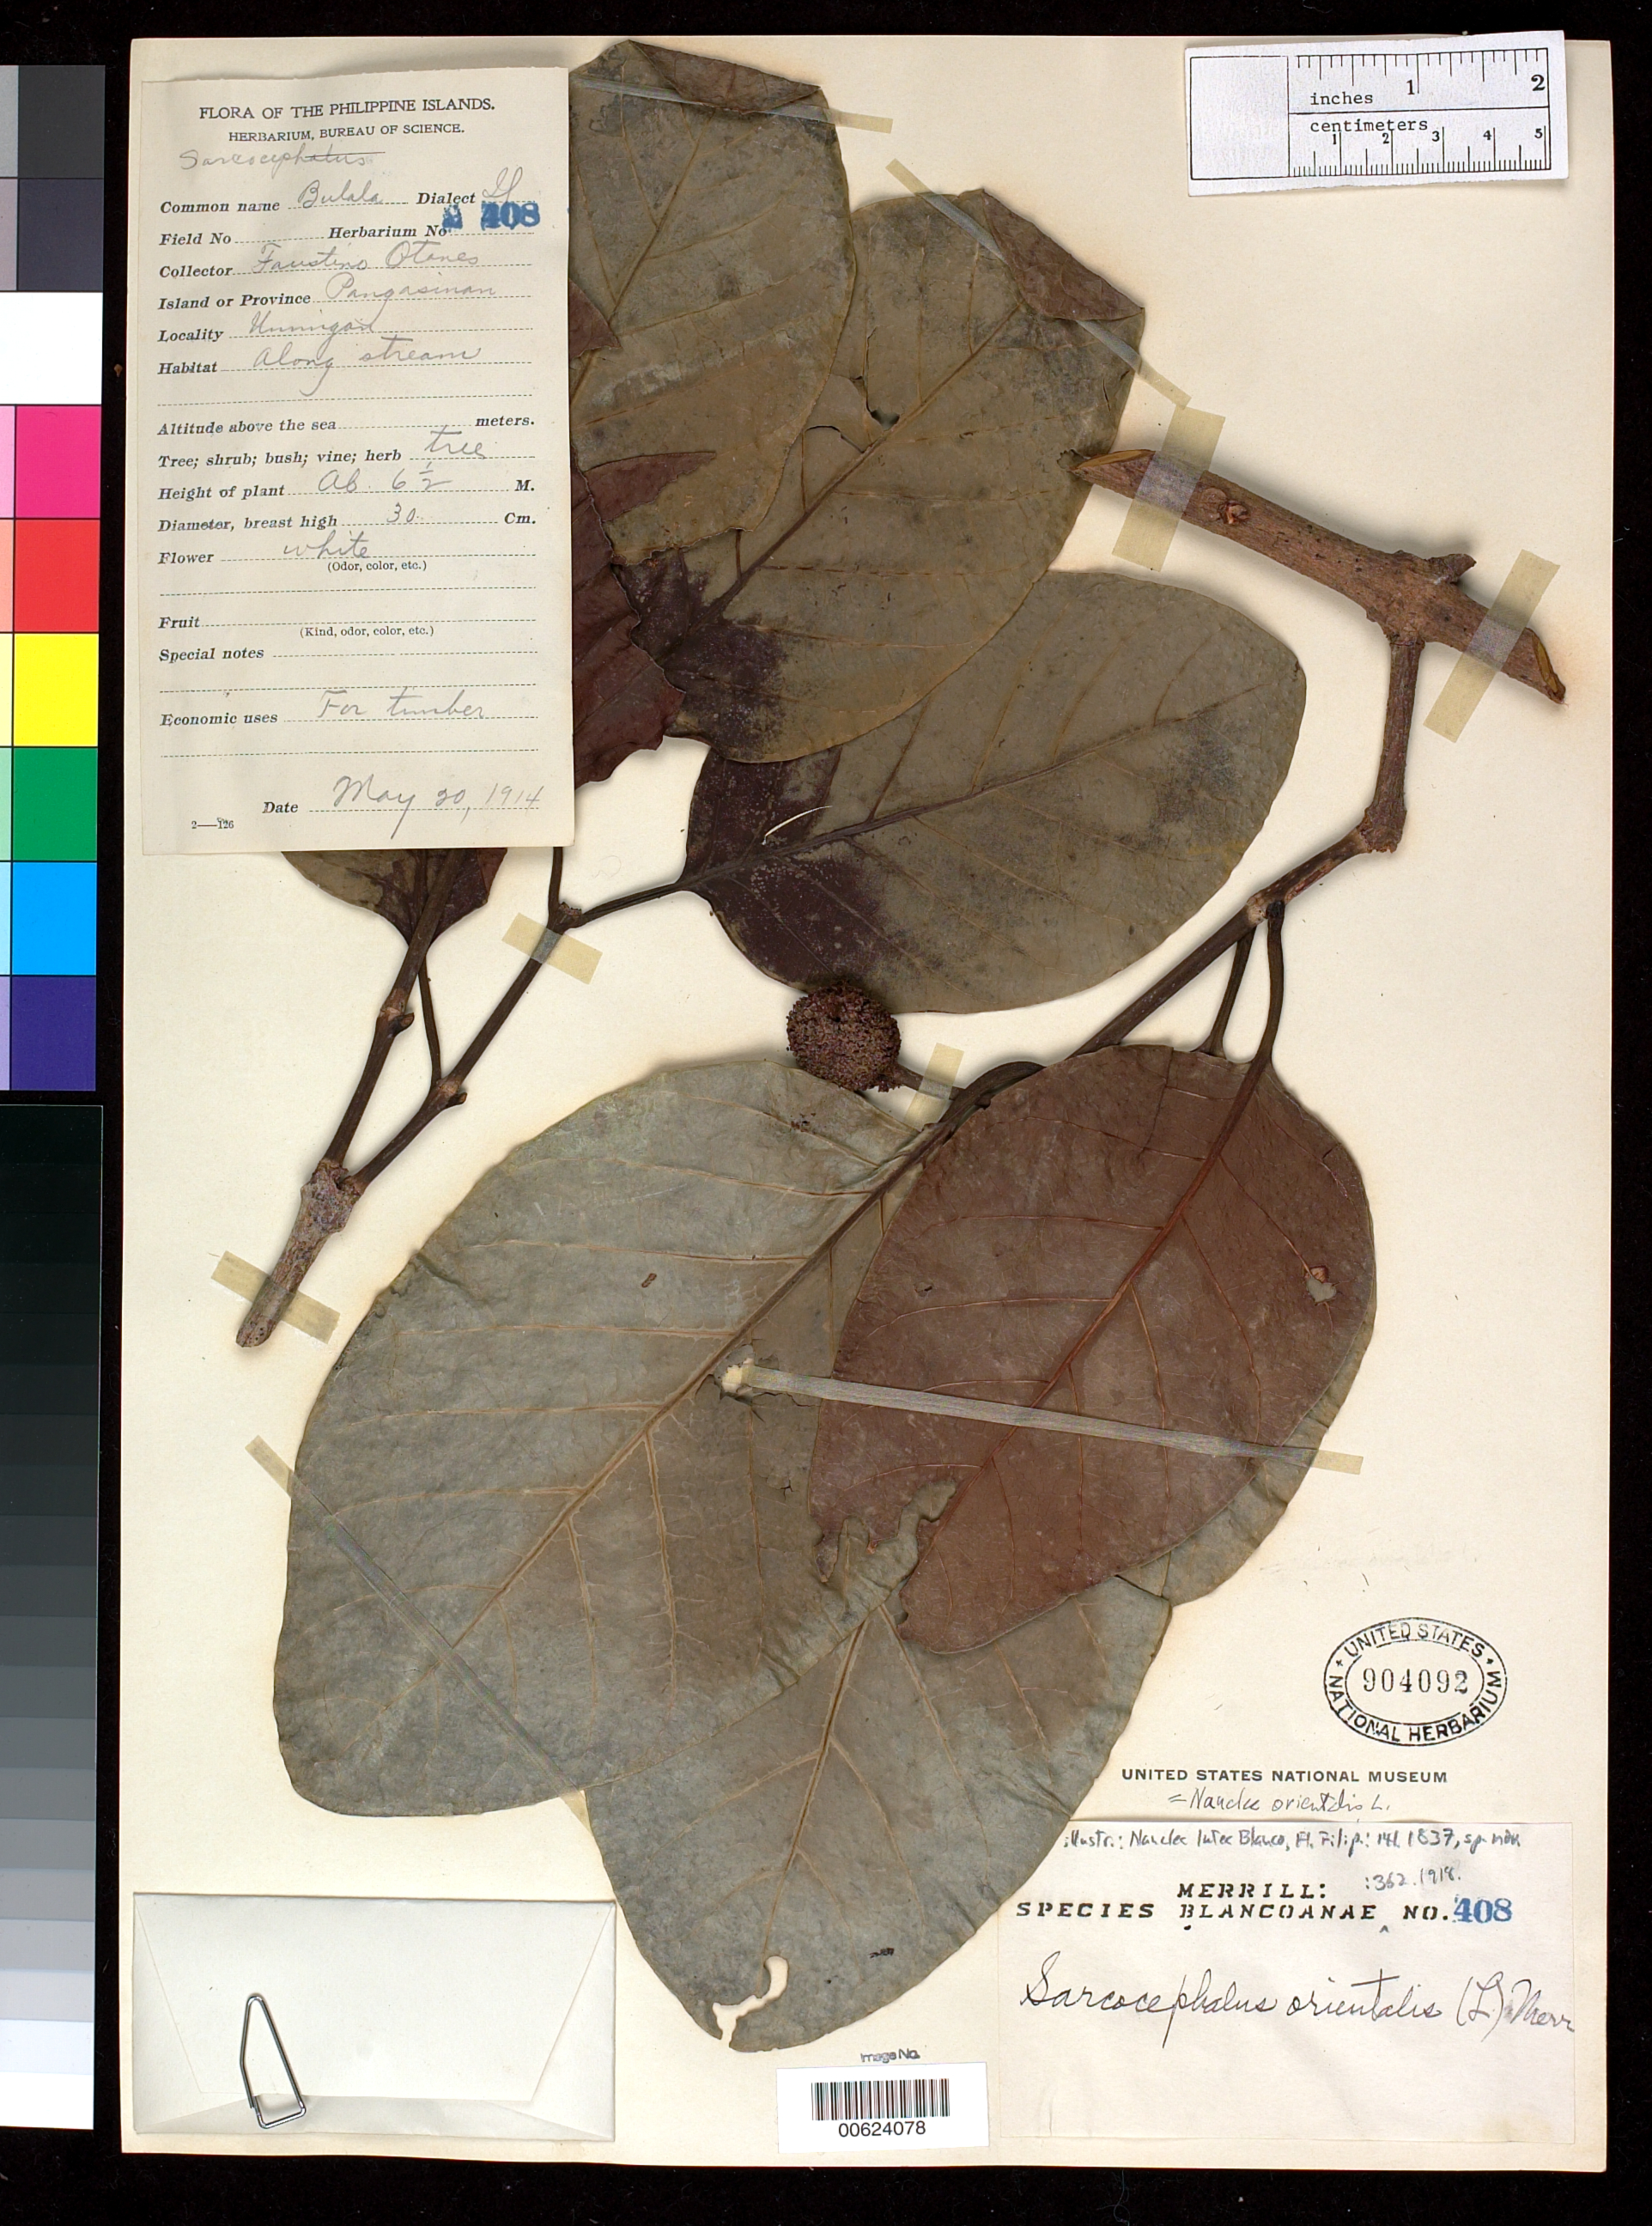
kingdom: Plantae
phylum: Tracheophyta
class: Magnoliopsida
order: Gentianales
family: Rubiaceae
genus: Nauclea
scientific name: Nauclea lutea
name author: Blanco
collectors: F. Q. Otanes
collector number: Sp. Blancoan. 0408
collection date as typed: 20 May 1914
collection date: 1914-05-20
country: Philippines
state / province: Ilocos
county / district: Pangasinan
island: Luzon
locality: Umingan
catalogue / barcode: US 904092